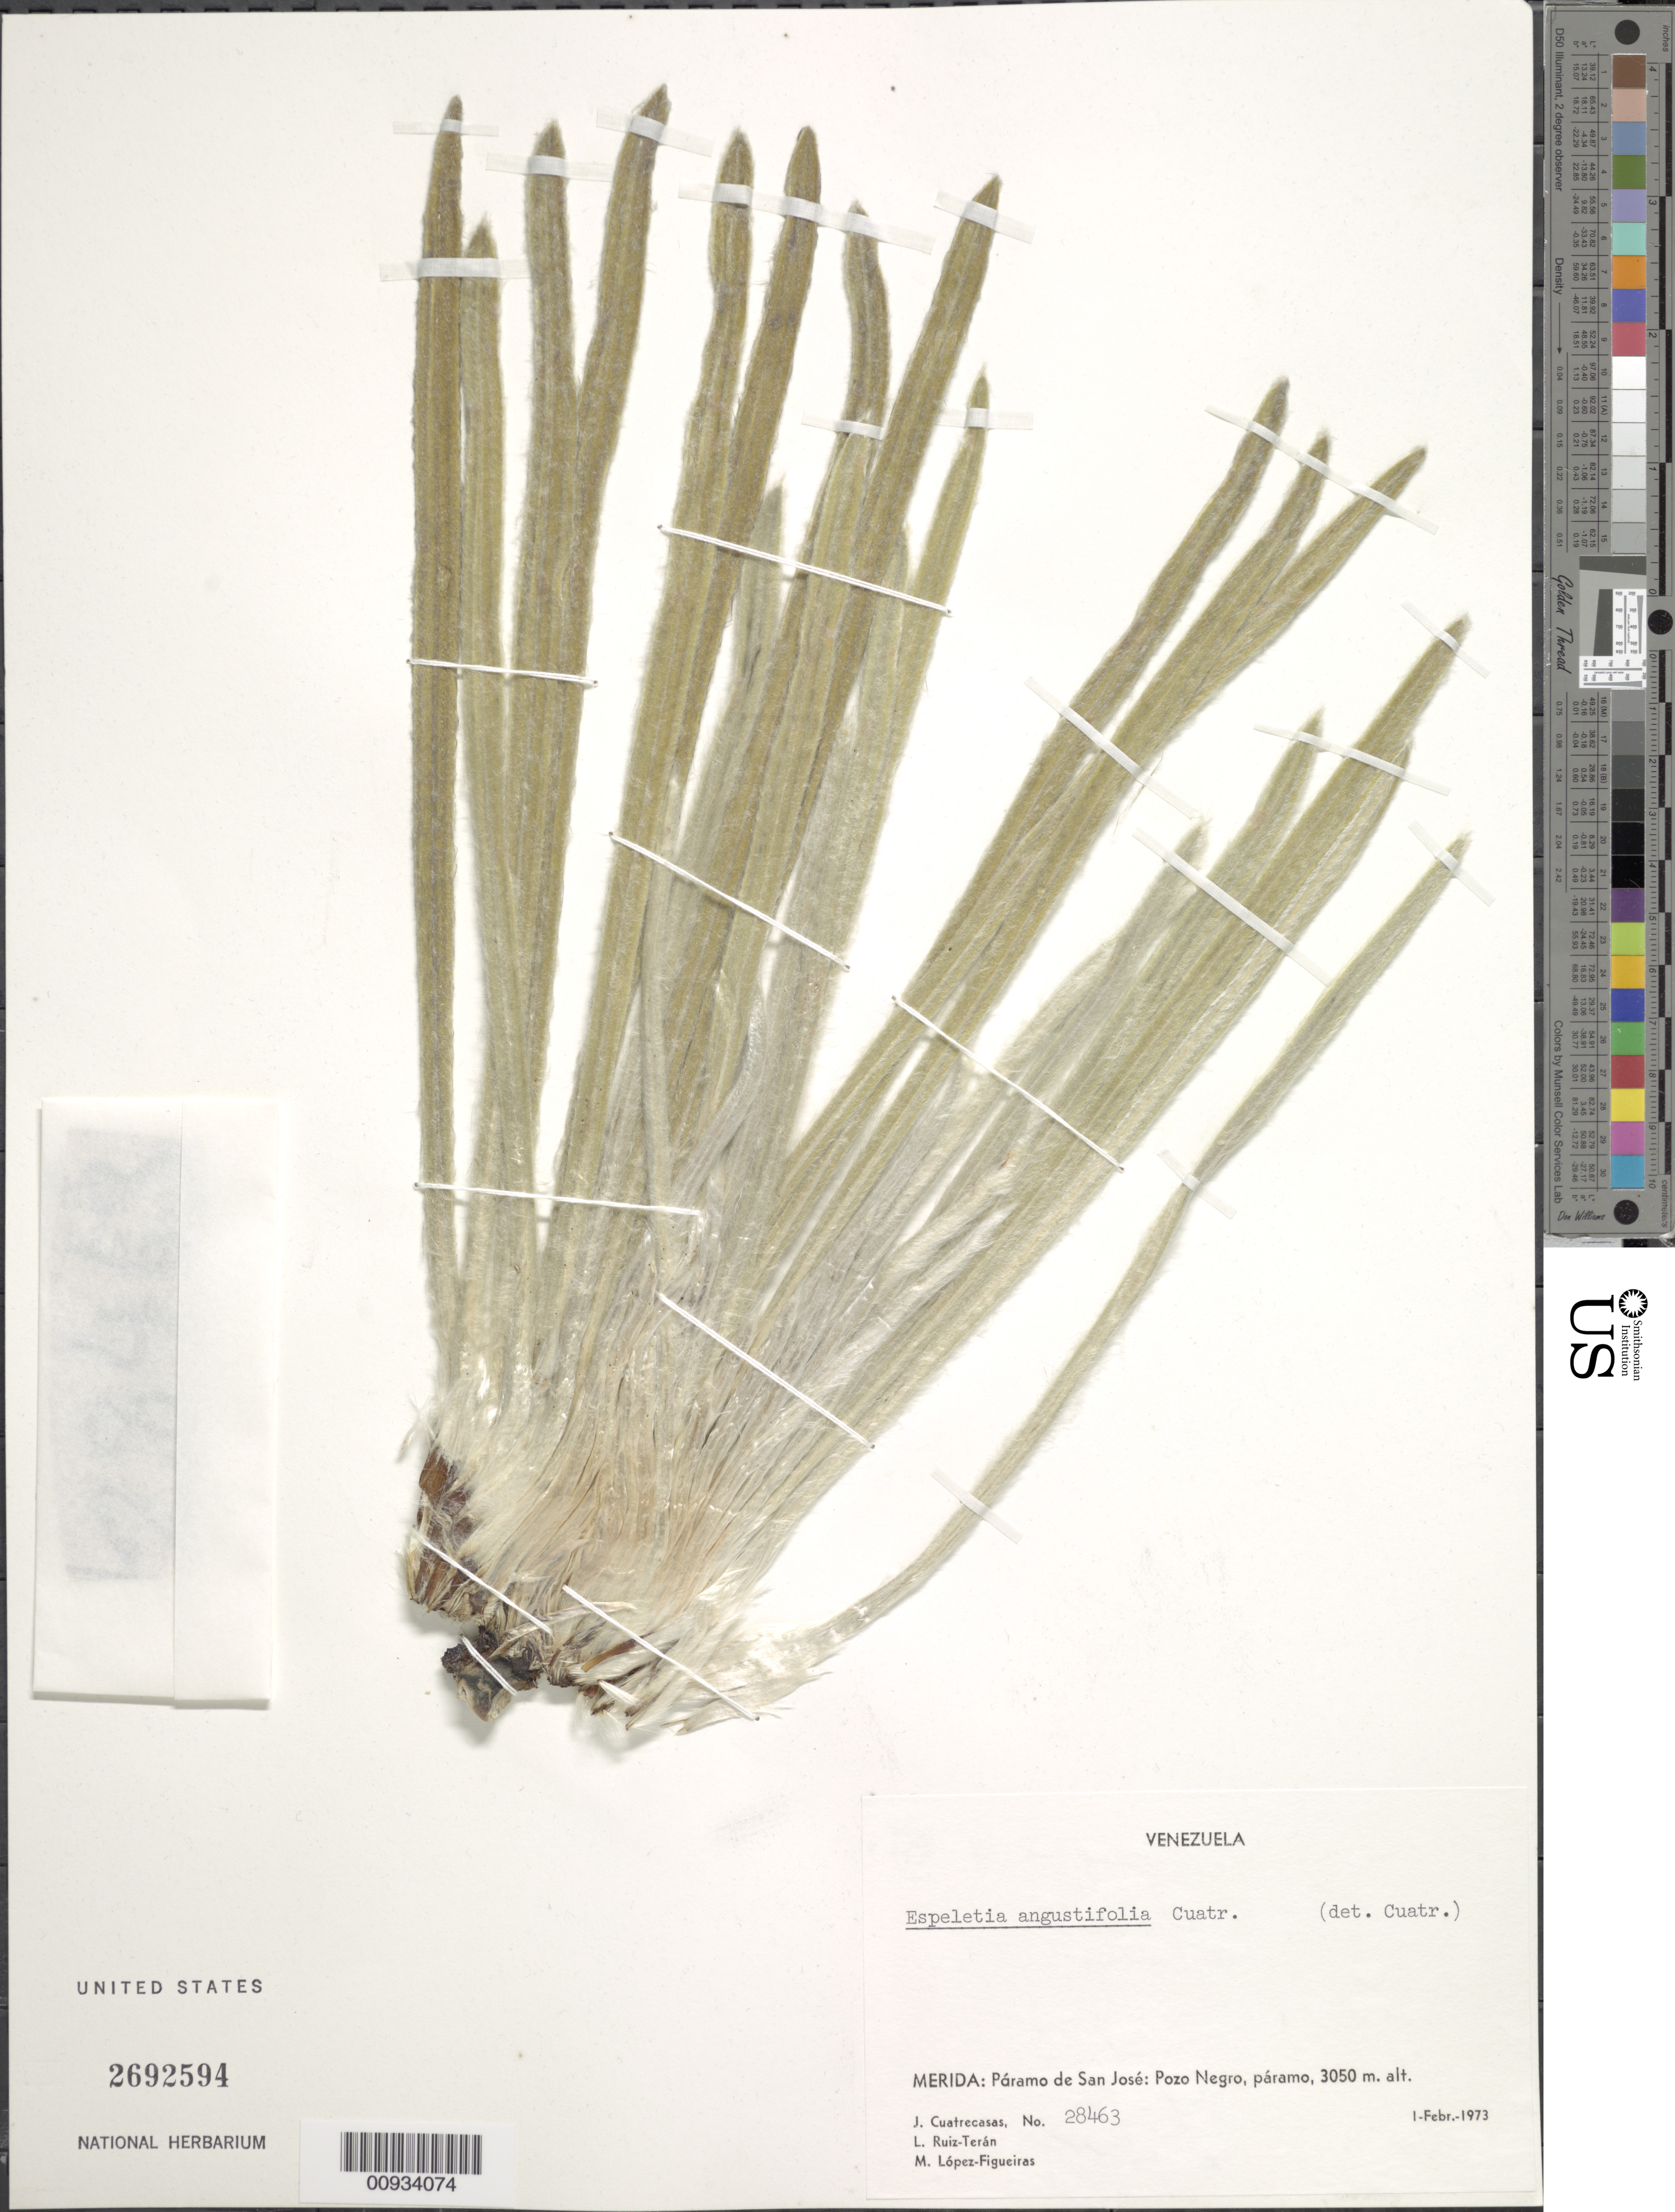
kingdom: Plantae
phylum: Tracheophyta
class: Magnoliopsida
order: Asterales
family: Asteraceae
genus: Espeletiopsis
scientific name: Espeletiopsis angustifolia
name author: (Cuatrec.) Cuatrec.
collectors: J. Cuatrecasas, L. E. Ruíz-Terán & M. López Figueiras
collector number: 28463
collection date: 1973-02-01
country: Venezuela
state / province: Mérida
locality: Paramo de san Jose, Pozo Negro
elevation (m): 3050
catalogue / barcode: US 2692594